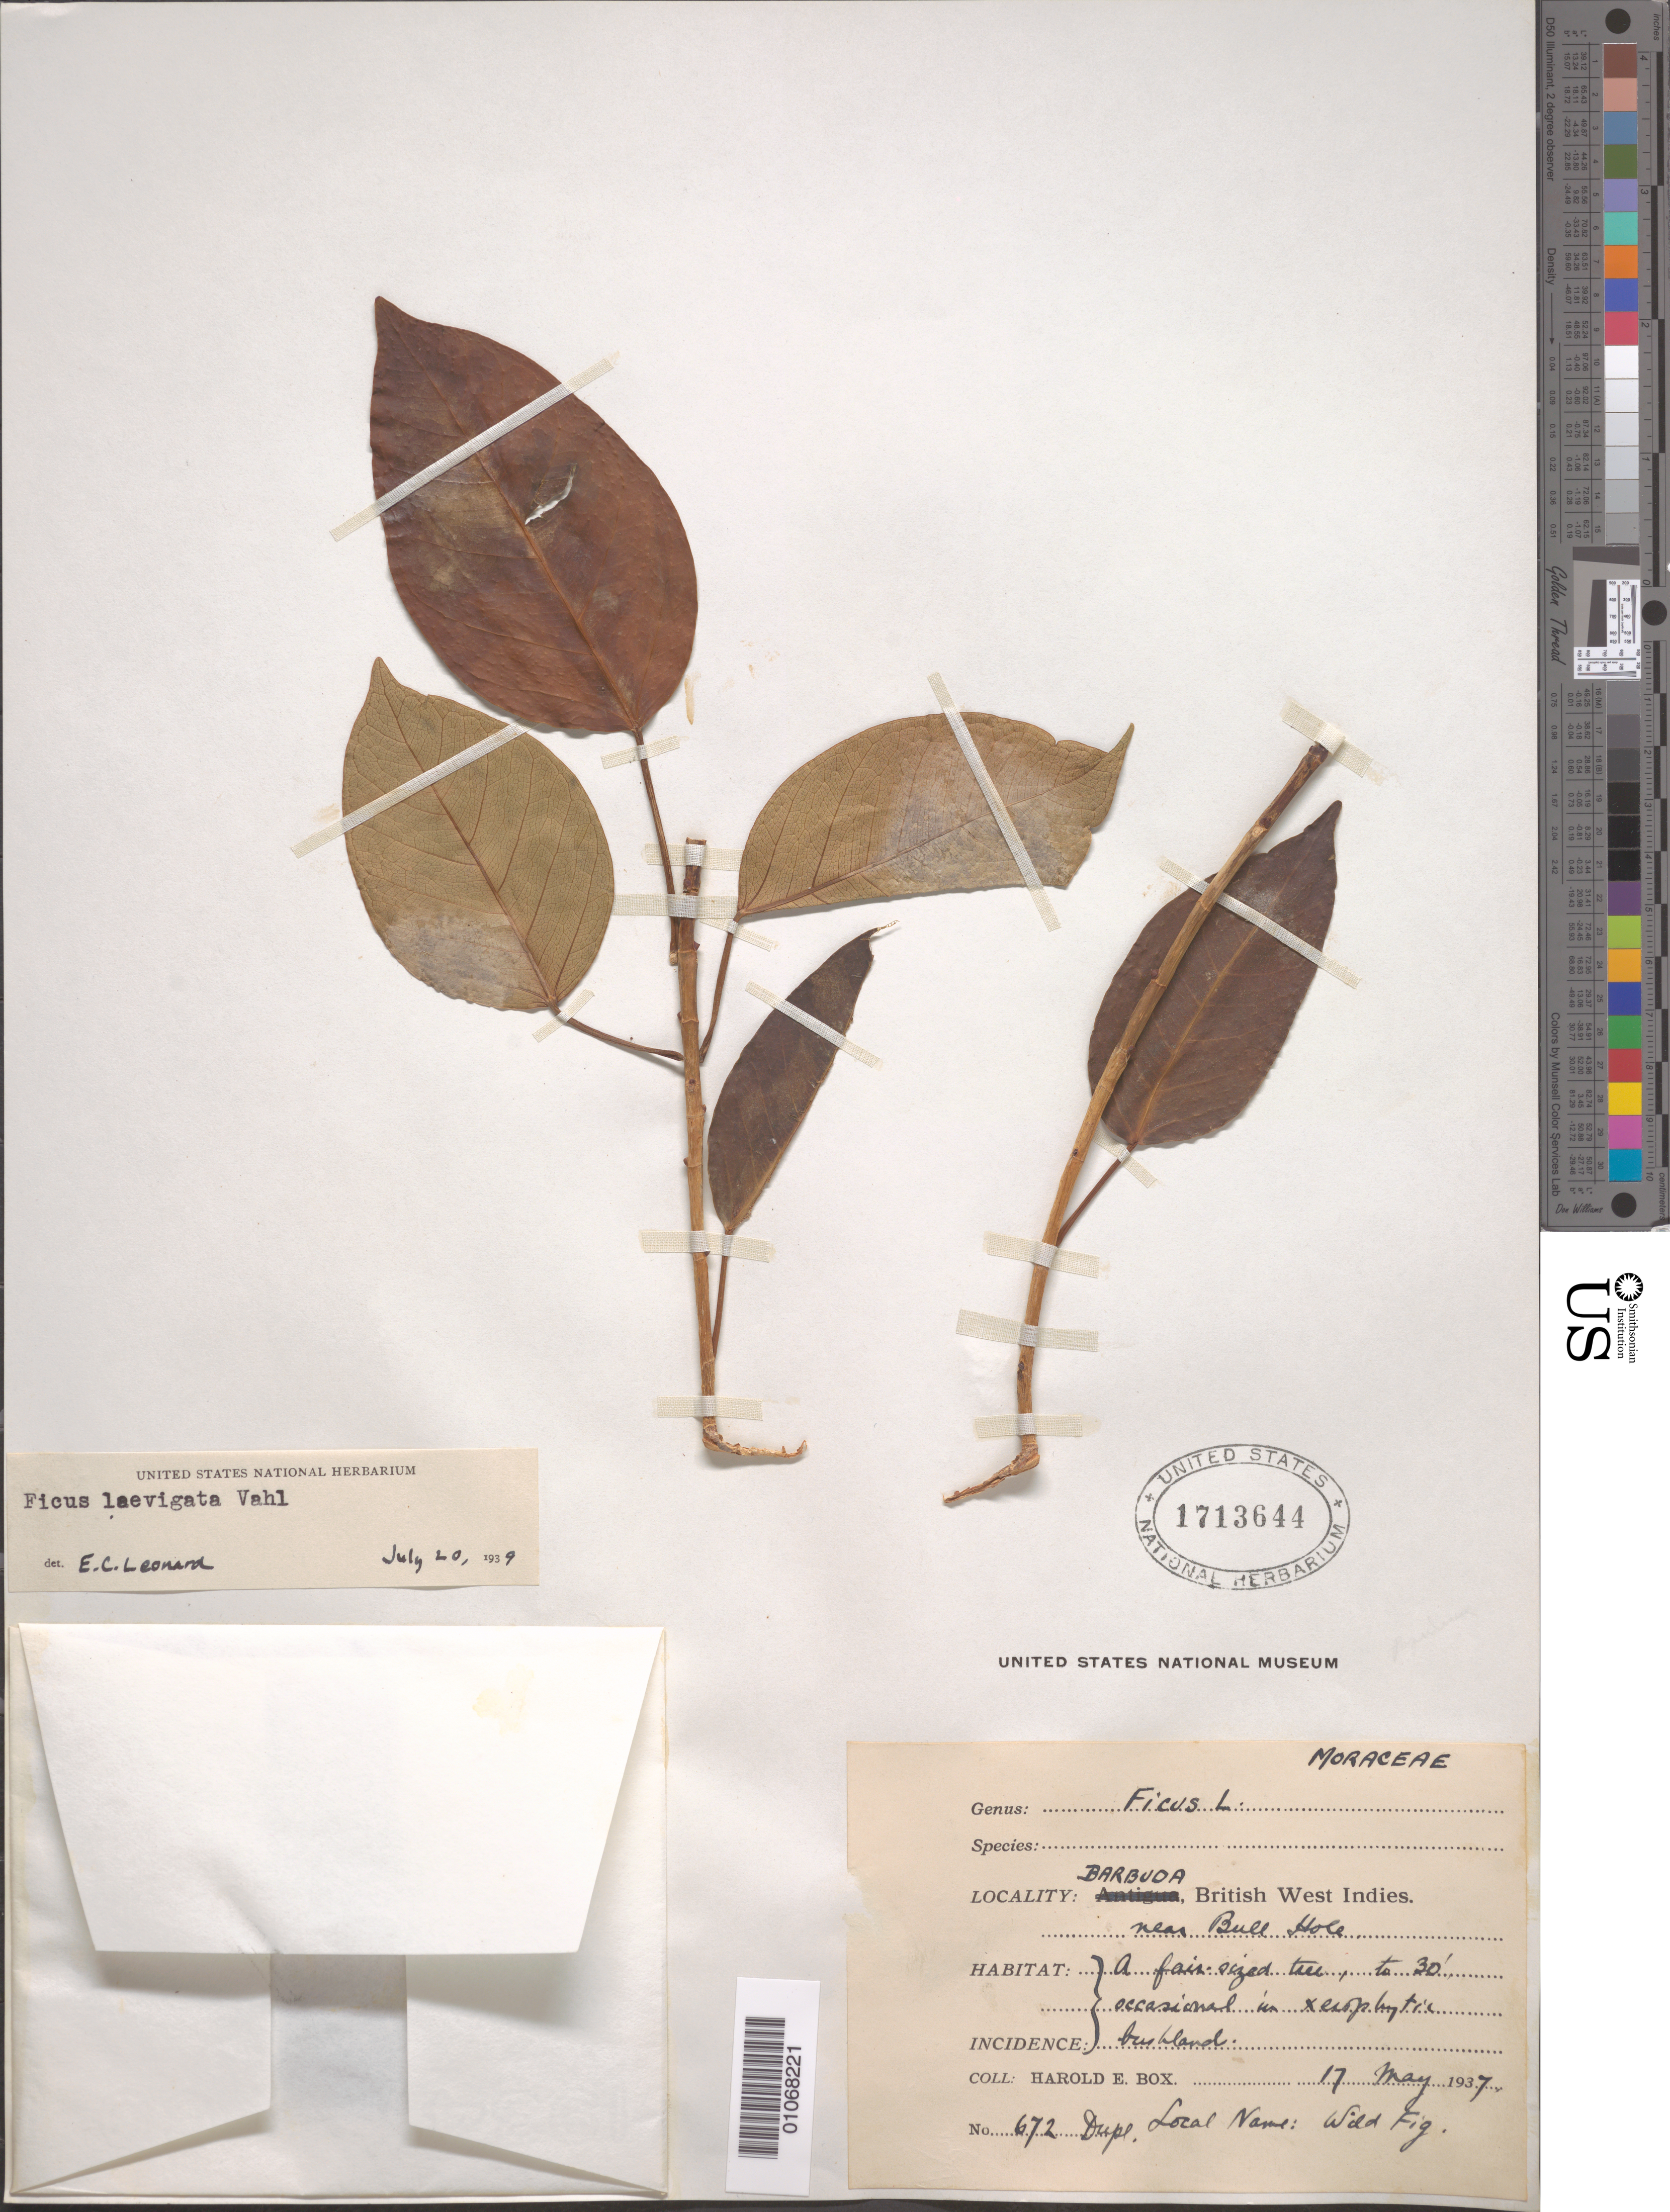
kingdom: Plantae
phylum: Tracheophyta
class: Magnoliopsida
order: Rosales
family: Moraceae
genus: Ficus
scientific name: Ficus citrifolia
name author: Mill.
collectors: H. E. Box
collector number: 672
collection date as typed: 17 May 1937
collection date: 1937-05-17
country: Antigua and Barbuda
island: Barbuda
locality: Near Bull hole.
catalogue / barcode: US 1713644